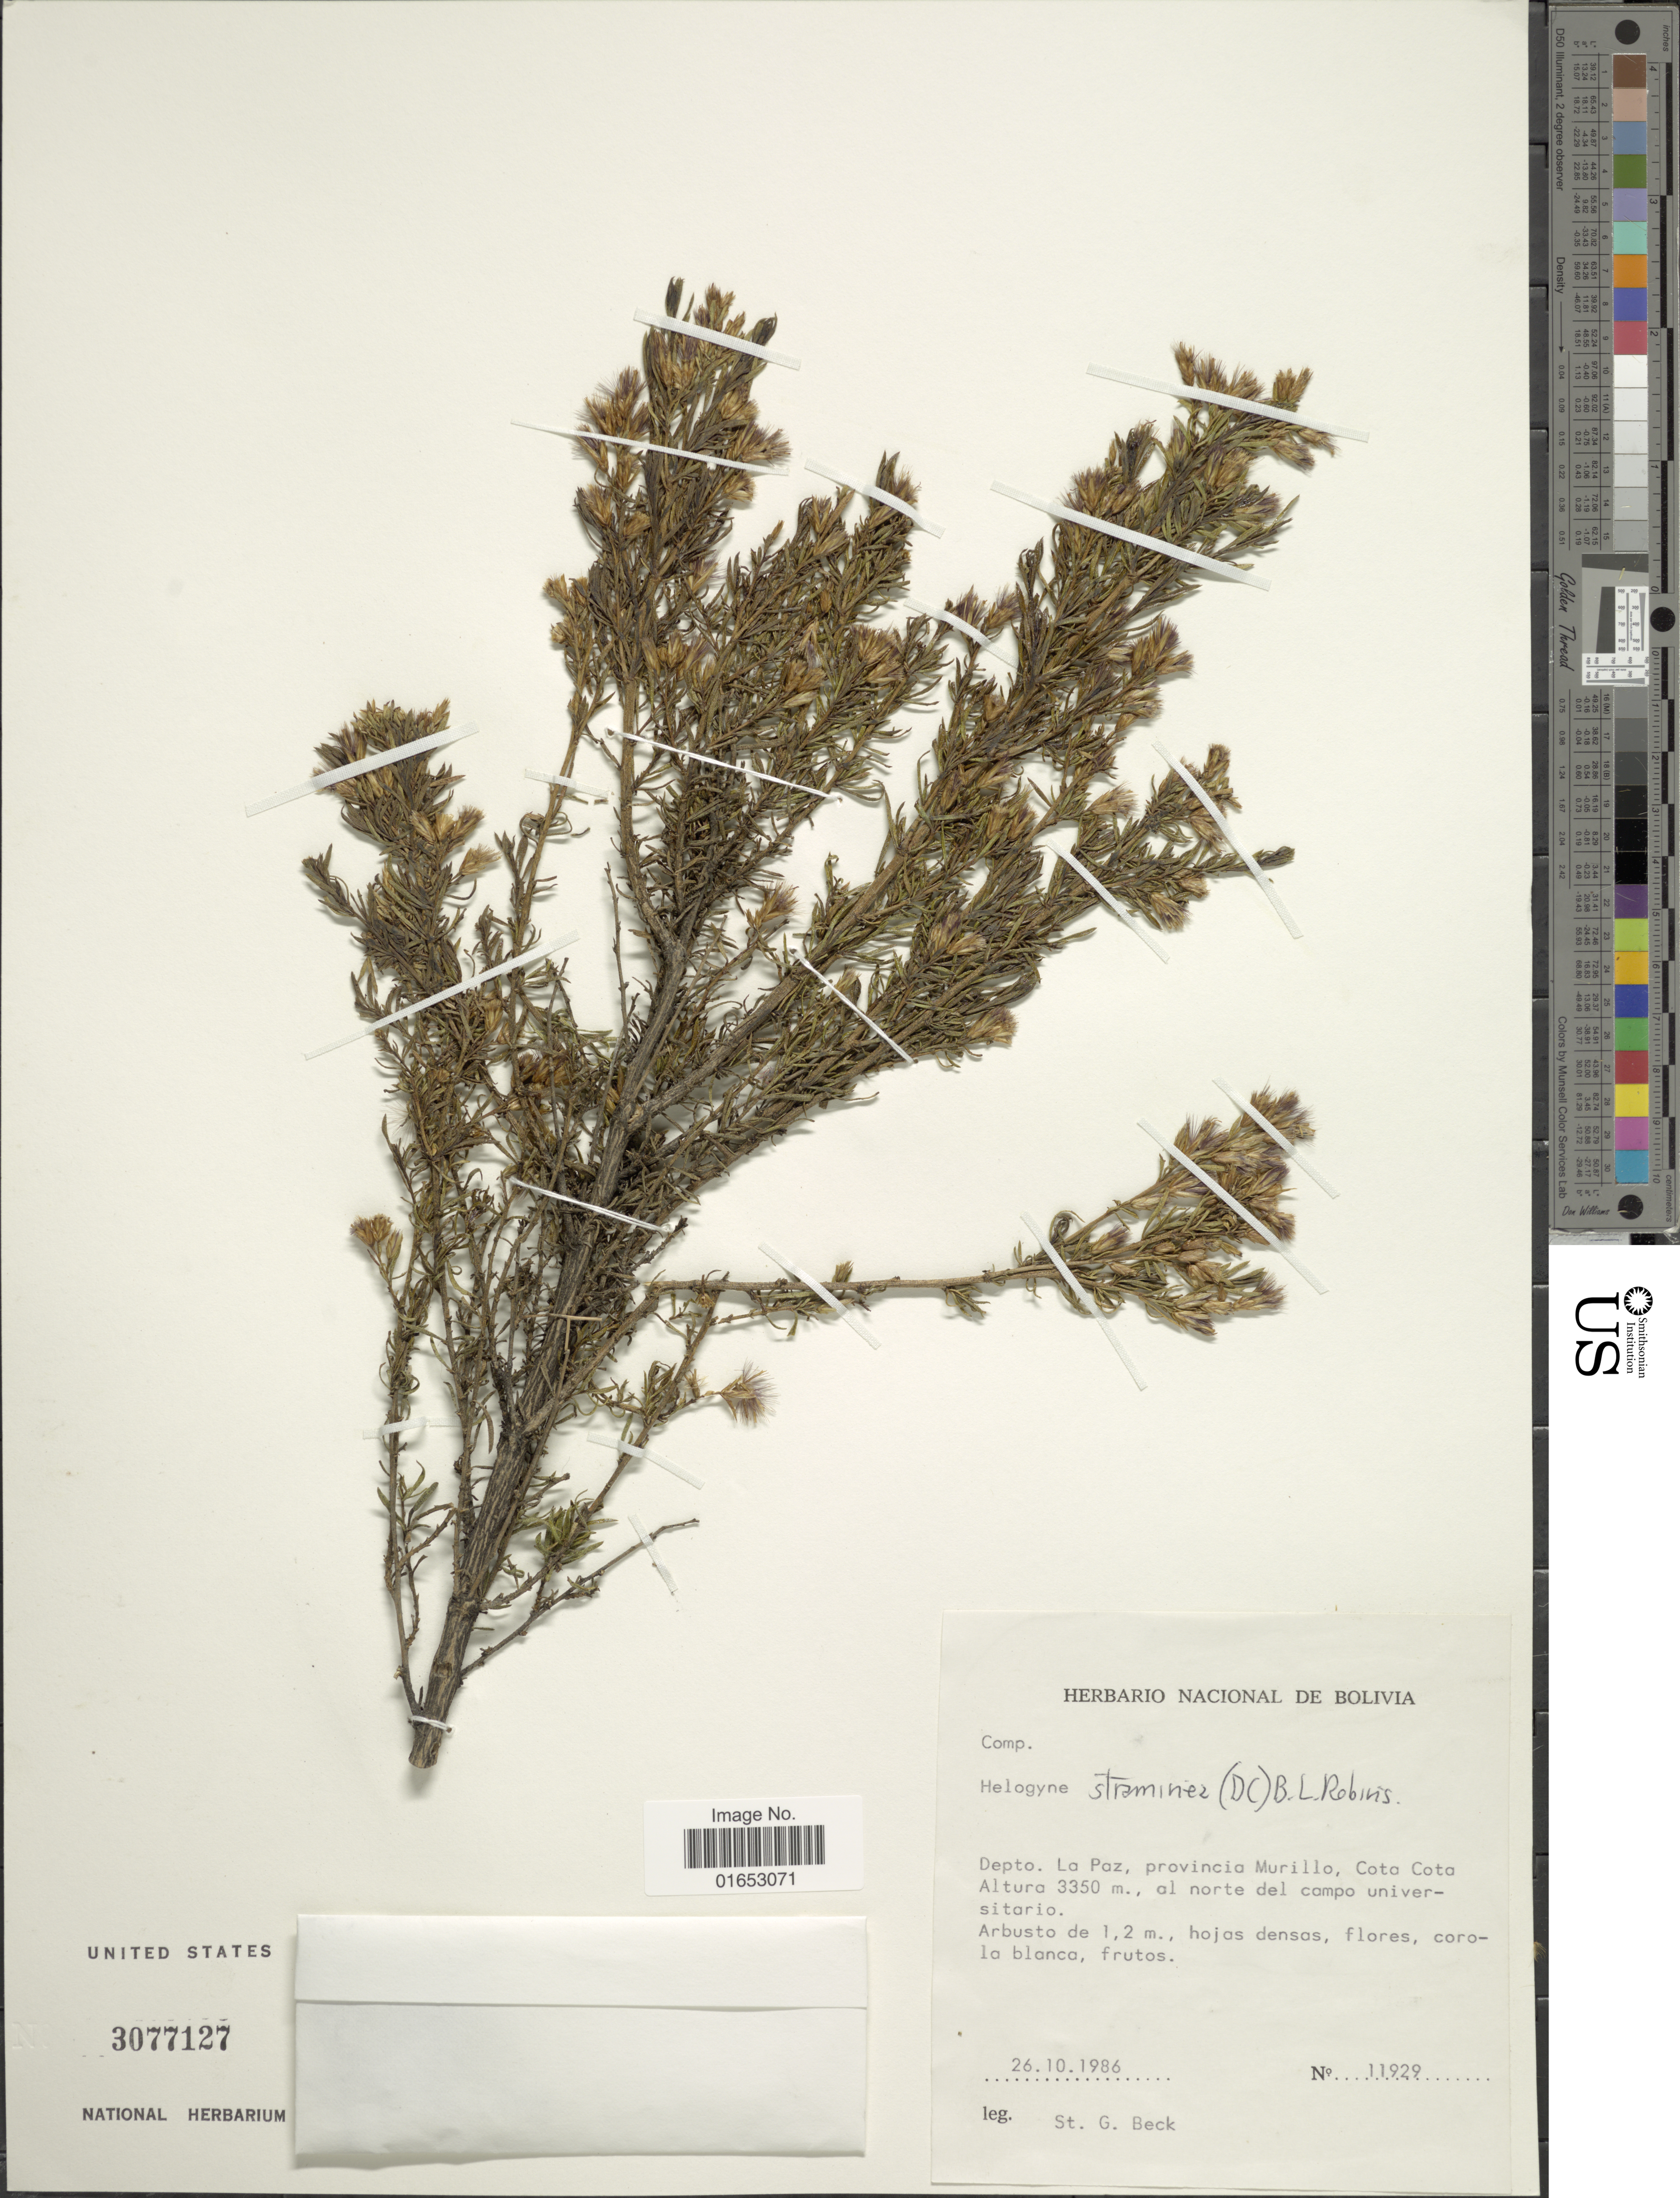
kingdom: Plantae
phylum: Tracheophyta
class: Magnoliopsida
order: Asterales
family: Asteraceae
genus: Helogyne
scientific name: Helogyne straminea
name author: (DC.) B.L. Rob.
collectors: S. G. Beck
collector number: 11929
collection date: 1986-10-26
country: Bolivia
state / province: La Paz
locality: Provincia Murillo, Cota Cota, al norte del campo universitario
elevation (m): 3350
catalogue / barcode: US 3077127